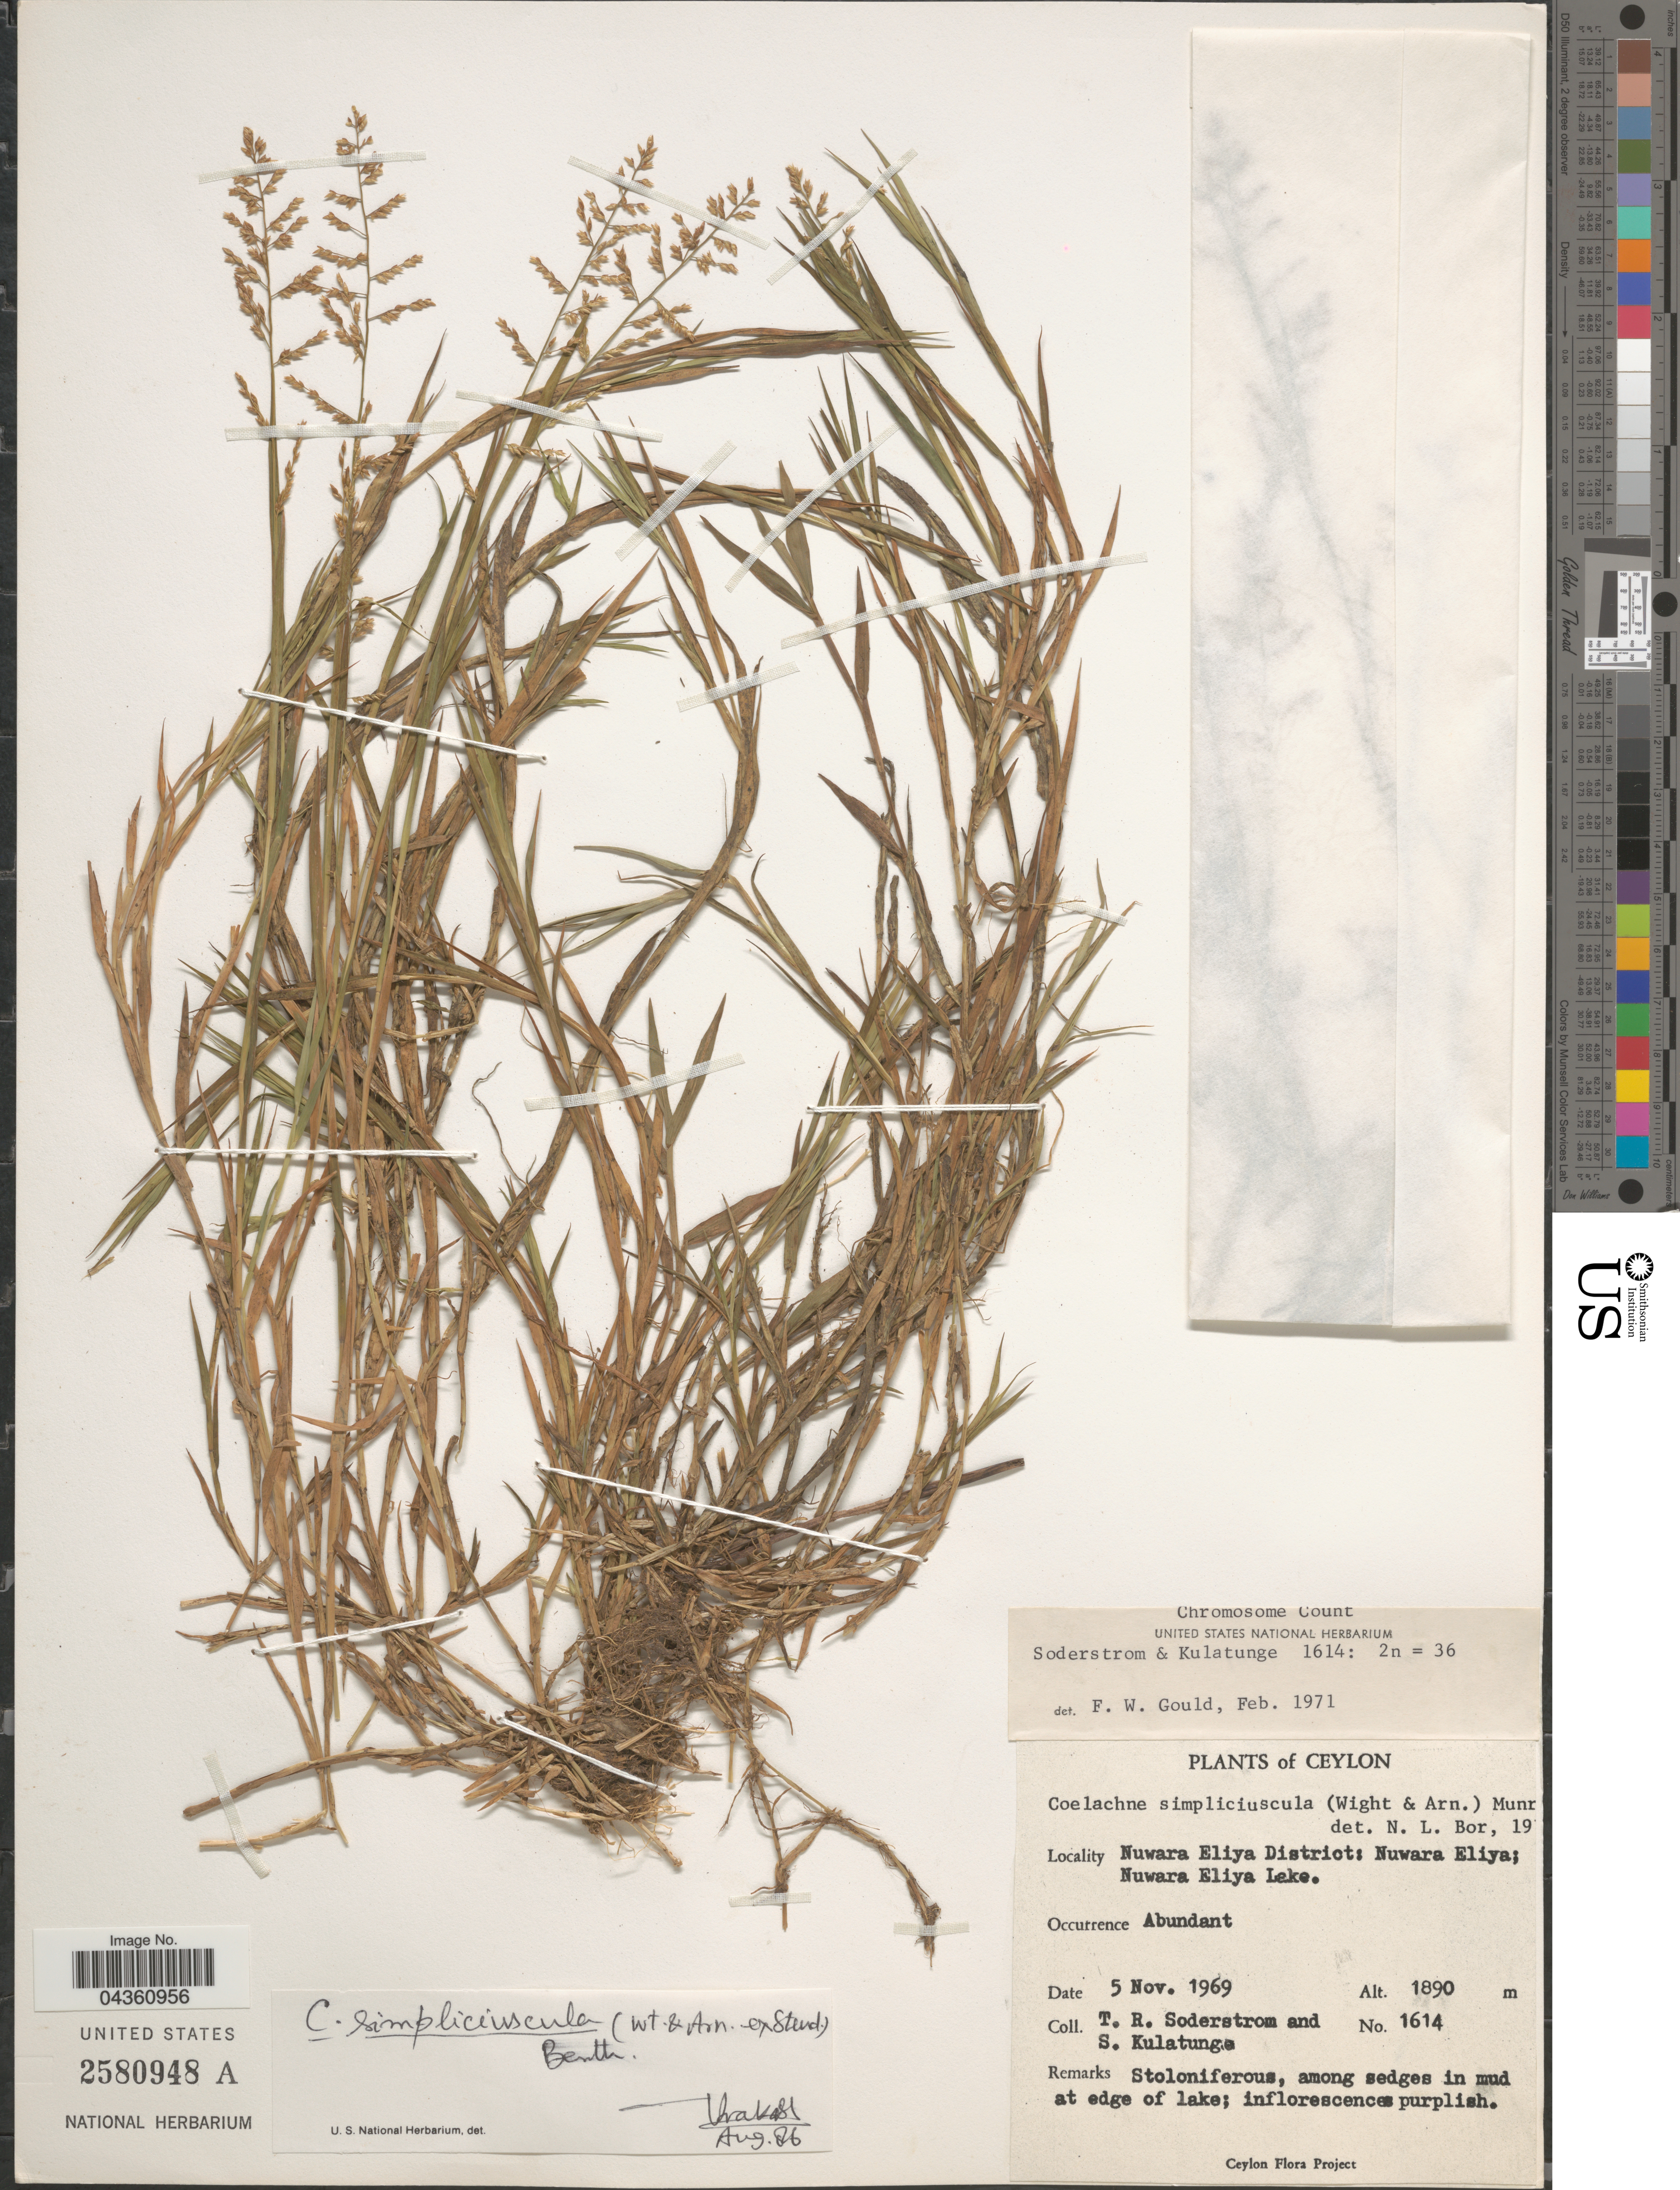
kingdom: Plantae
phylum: Tracheophyta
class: Liliopsida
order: Poales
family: Poaceae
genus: Coelachne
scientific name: Coelachne simpliciuscula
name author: (Wight & Arn. ex Steud.) Munro ex Benth.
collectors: T. R. Soderstrom & S. Kulatunge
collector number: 1614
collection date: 1969-11-05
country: Sri Lanka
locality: Ceylon. Nuwara Eliya District: Nuwara Eliya; Nuwara Eliya Lake.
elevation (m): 1890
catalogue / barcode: US 2580948A